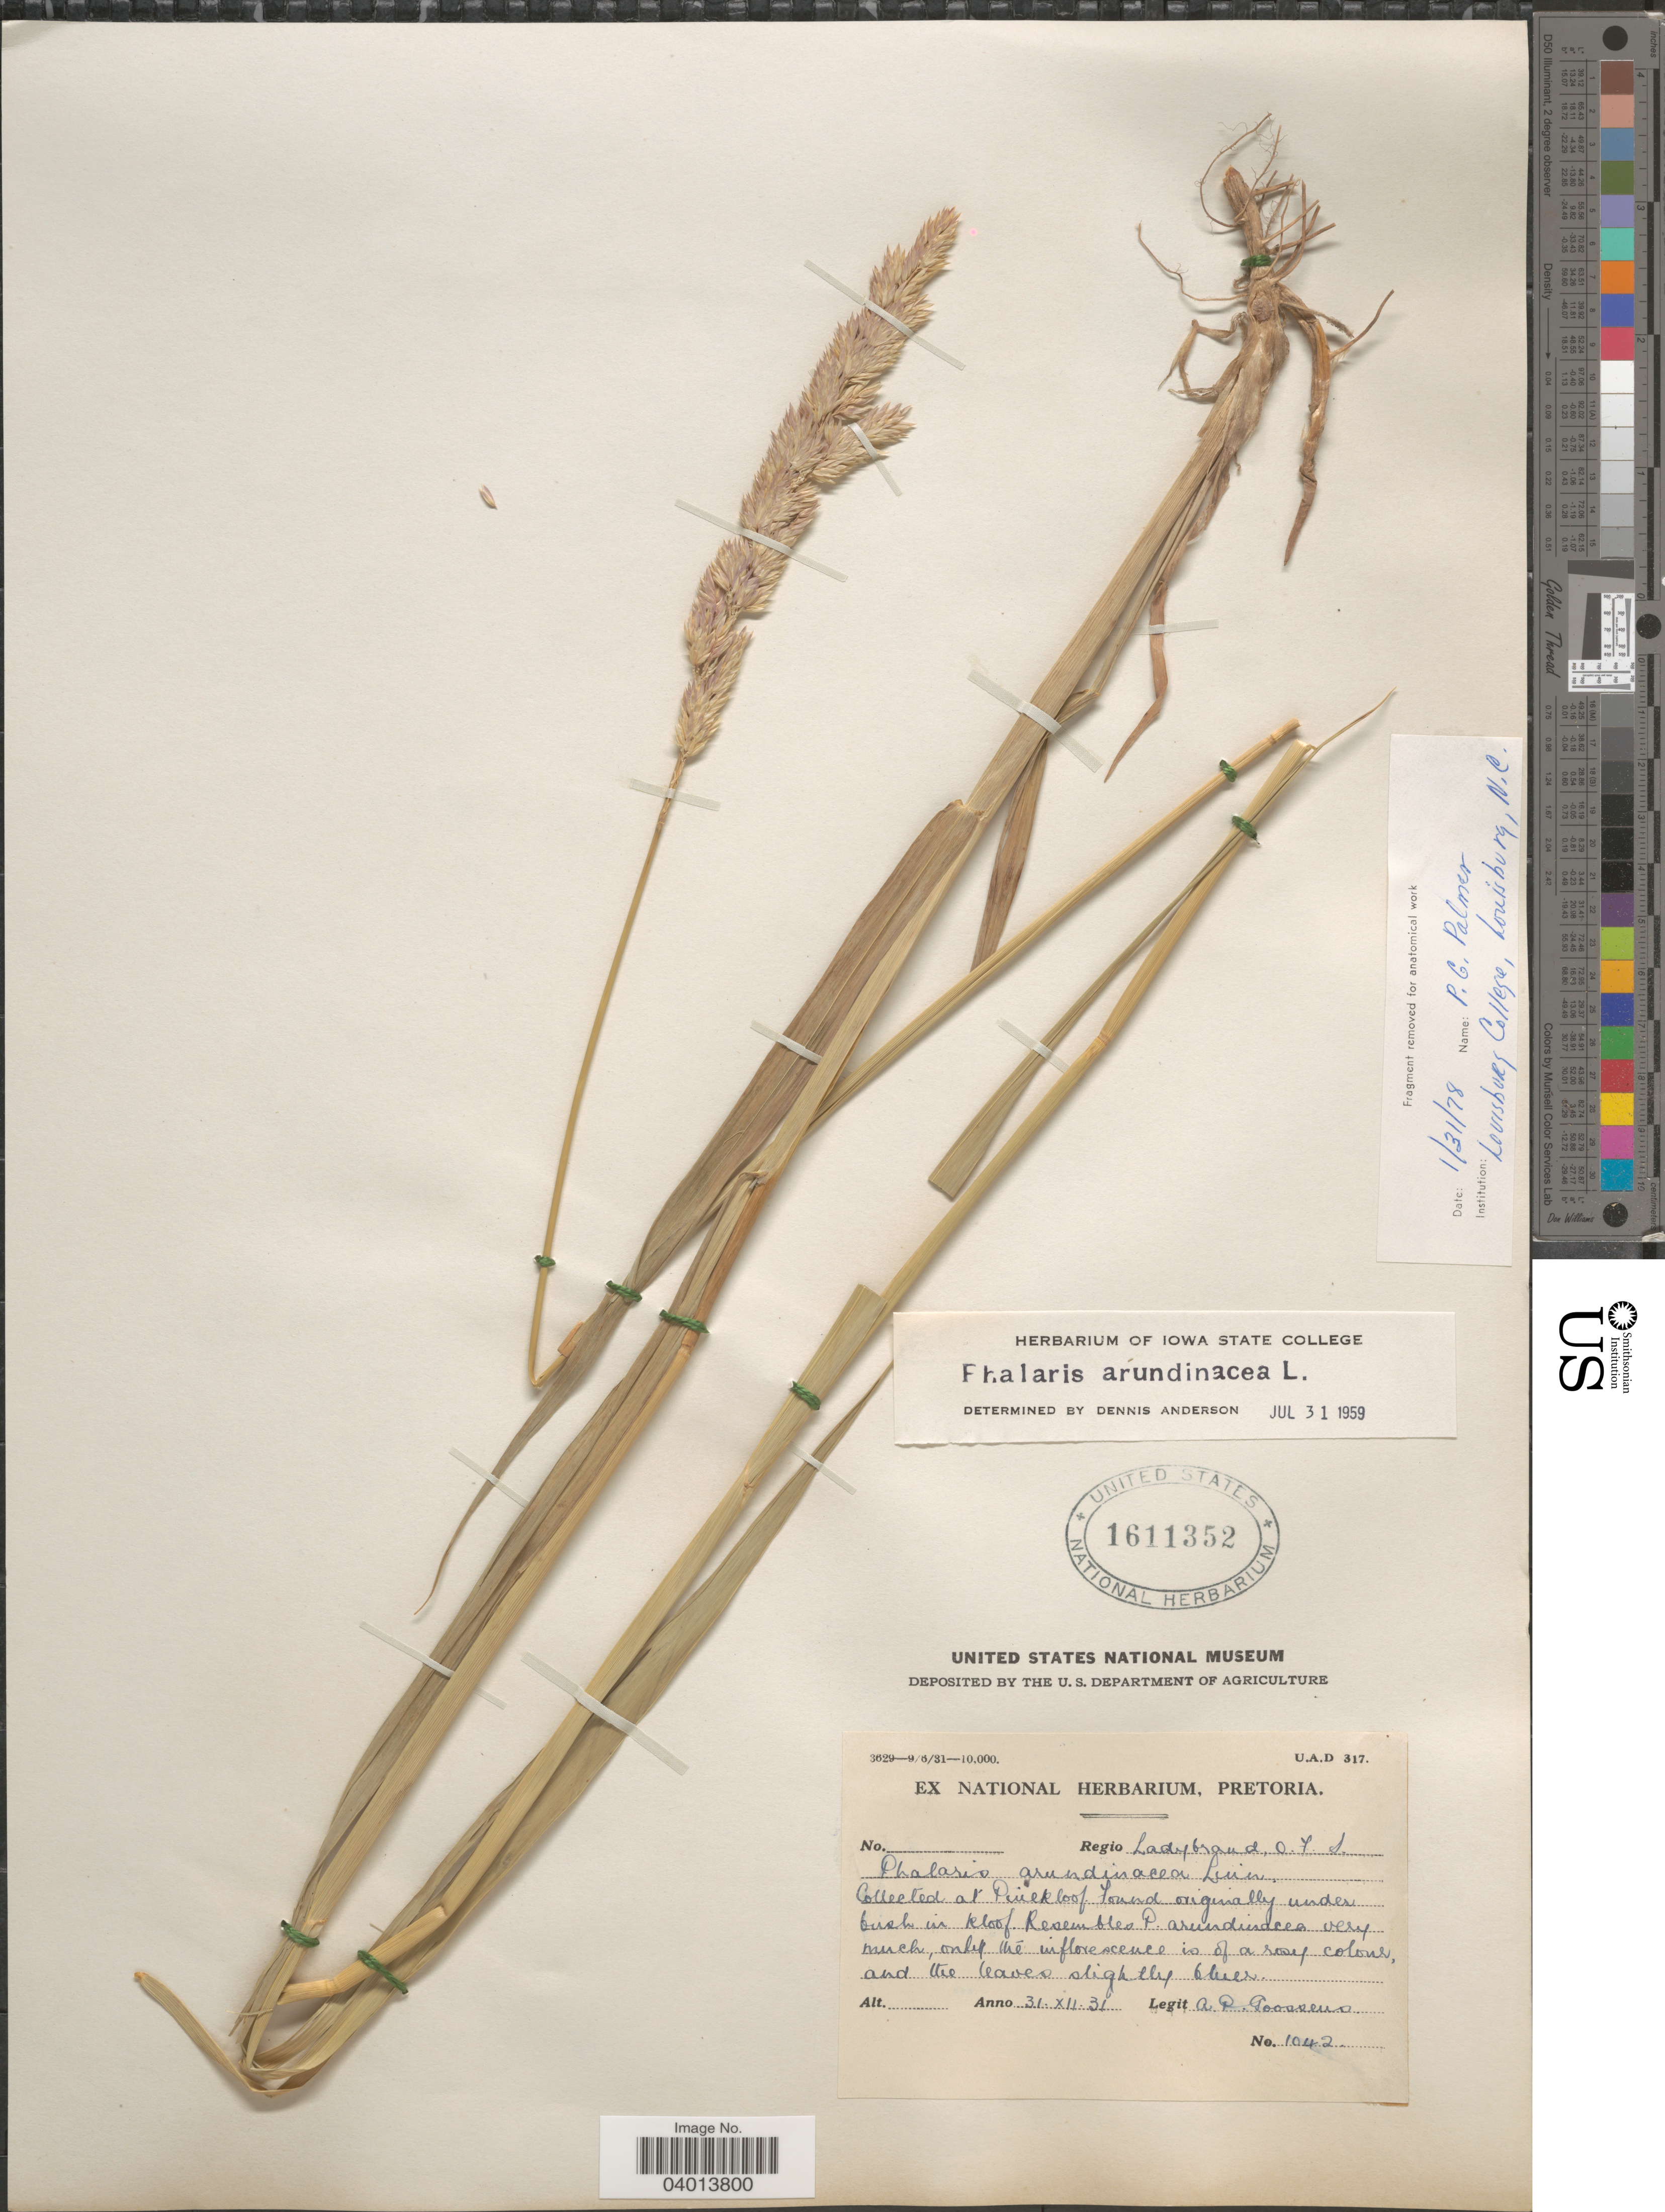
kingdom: Plantae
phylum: Tracheophyta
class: Liliopsida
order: Poales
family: Poaceae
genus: Phalaris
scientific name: Phalaris arundinacea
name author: L.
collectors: A. P. G. Goossens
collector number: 1042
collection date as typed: Transcribed d/m/y: 31/12/31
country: South Africa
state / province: Free State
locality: Regio Ladybrand, O.F.S. At Pinekloof.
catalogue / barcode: US 1611352